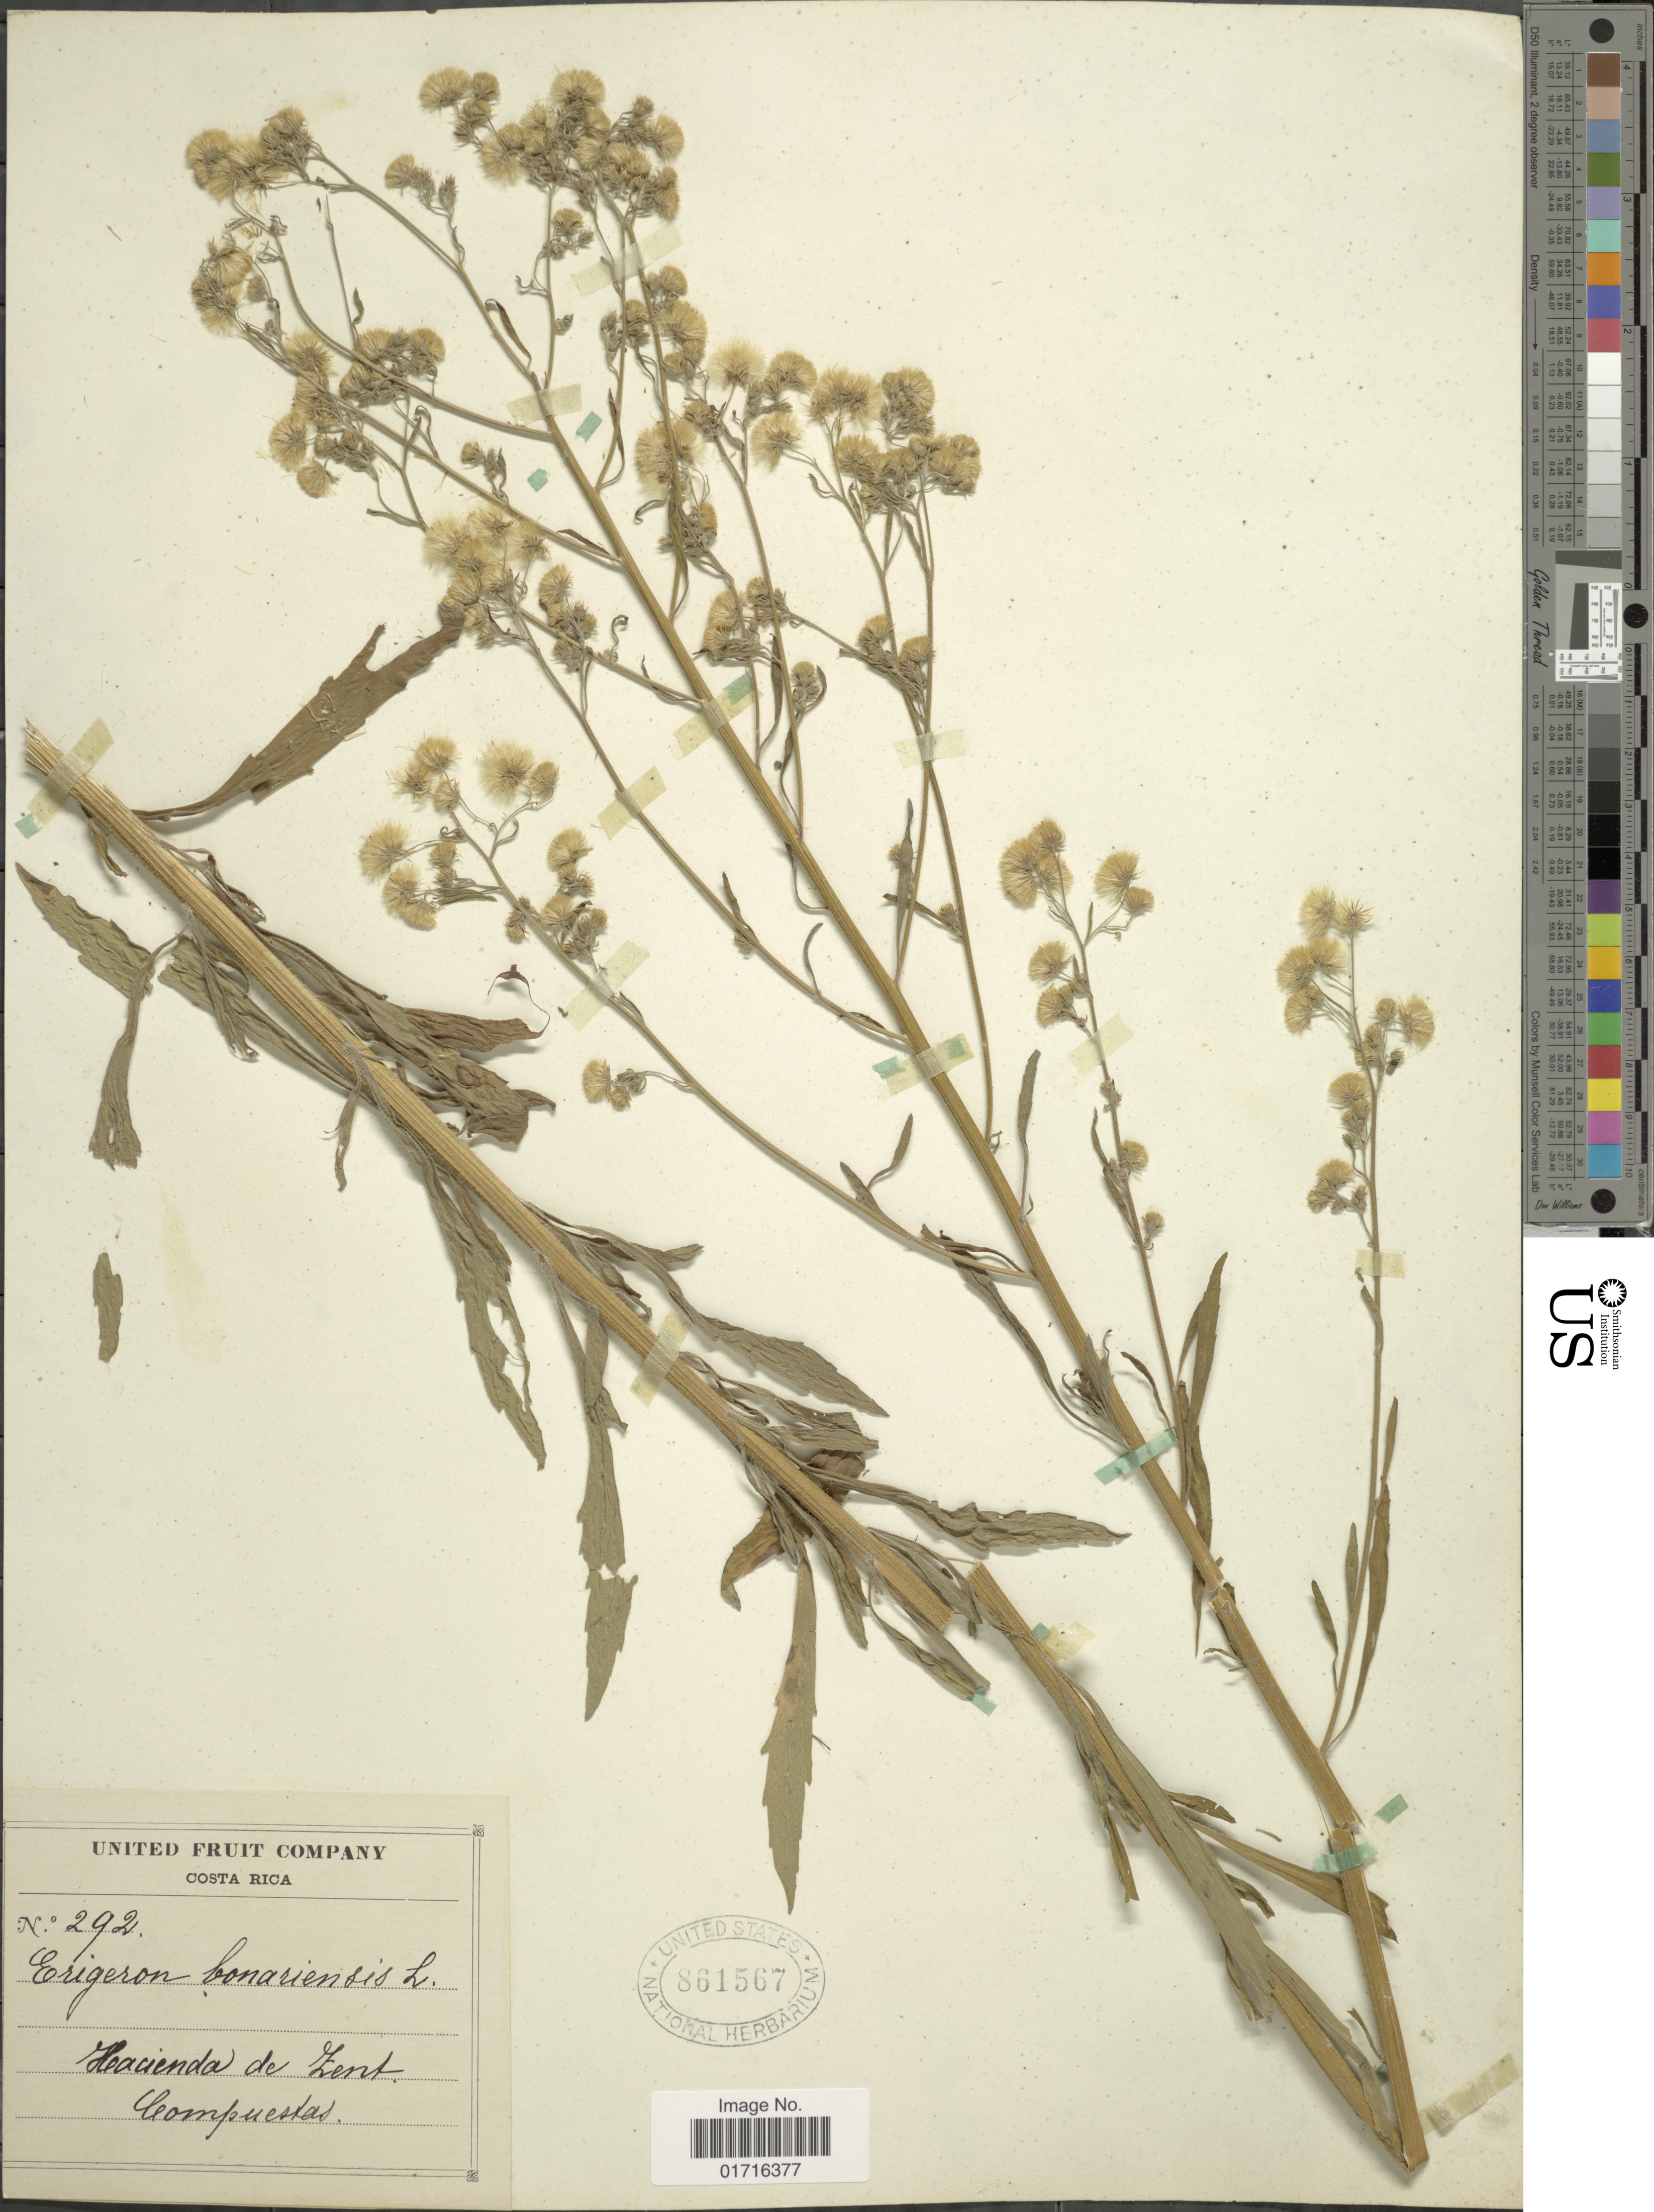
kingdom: Plantae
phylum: Tracheophyta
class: Magnoliopsida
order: Asterales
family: Asteraceae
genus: Conyza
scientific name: Conyza bonariensis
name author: (L.) Cronq.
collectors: United Fruit Company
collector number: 292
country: Costa Rica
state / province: Limón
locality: Hacienda de Zent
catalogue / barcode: US 861567